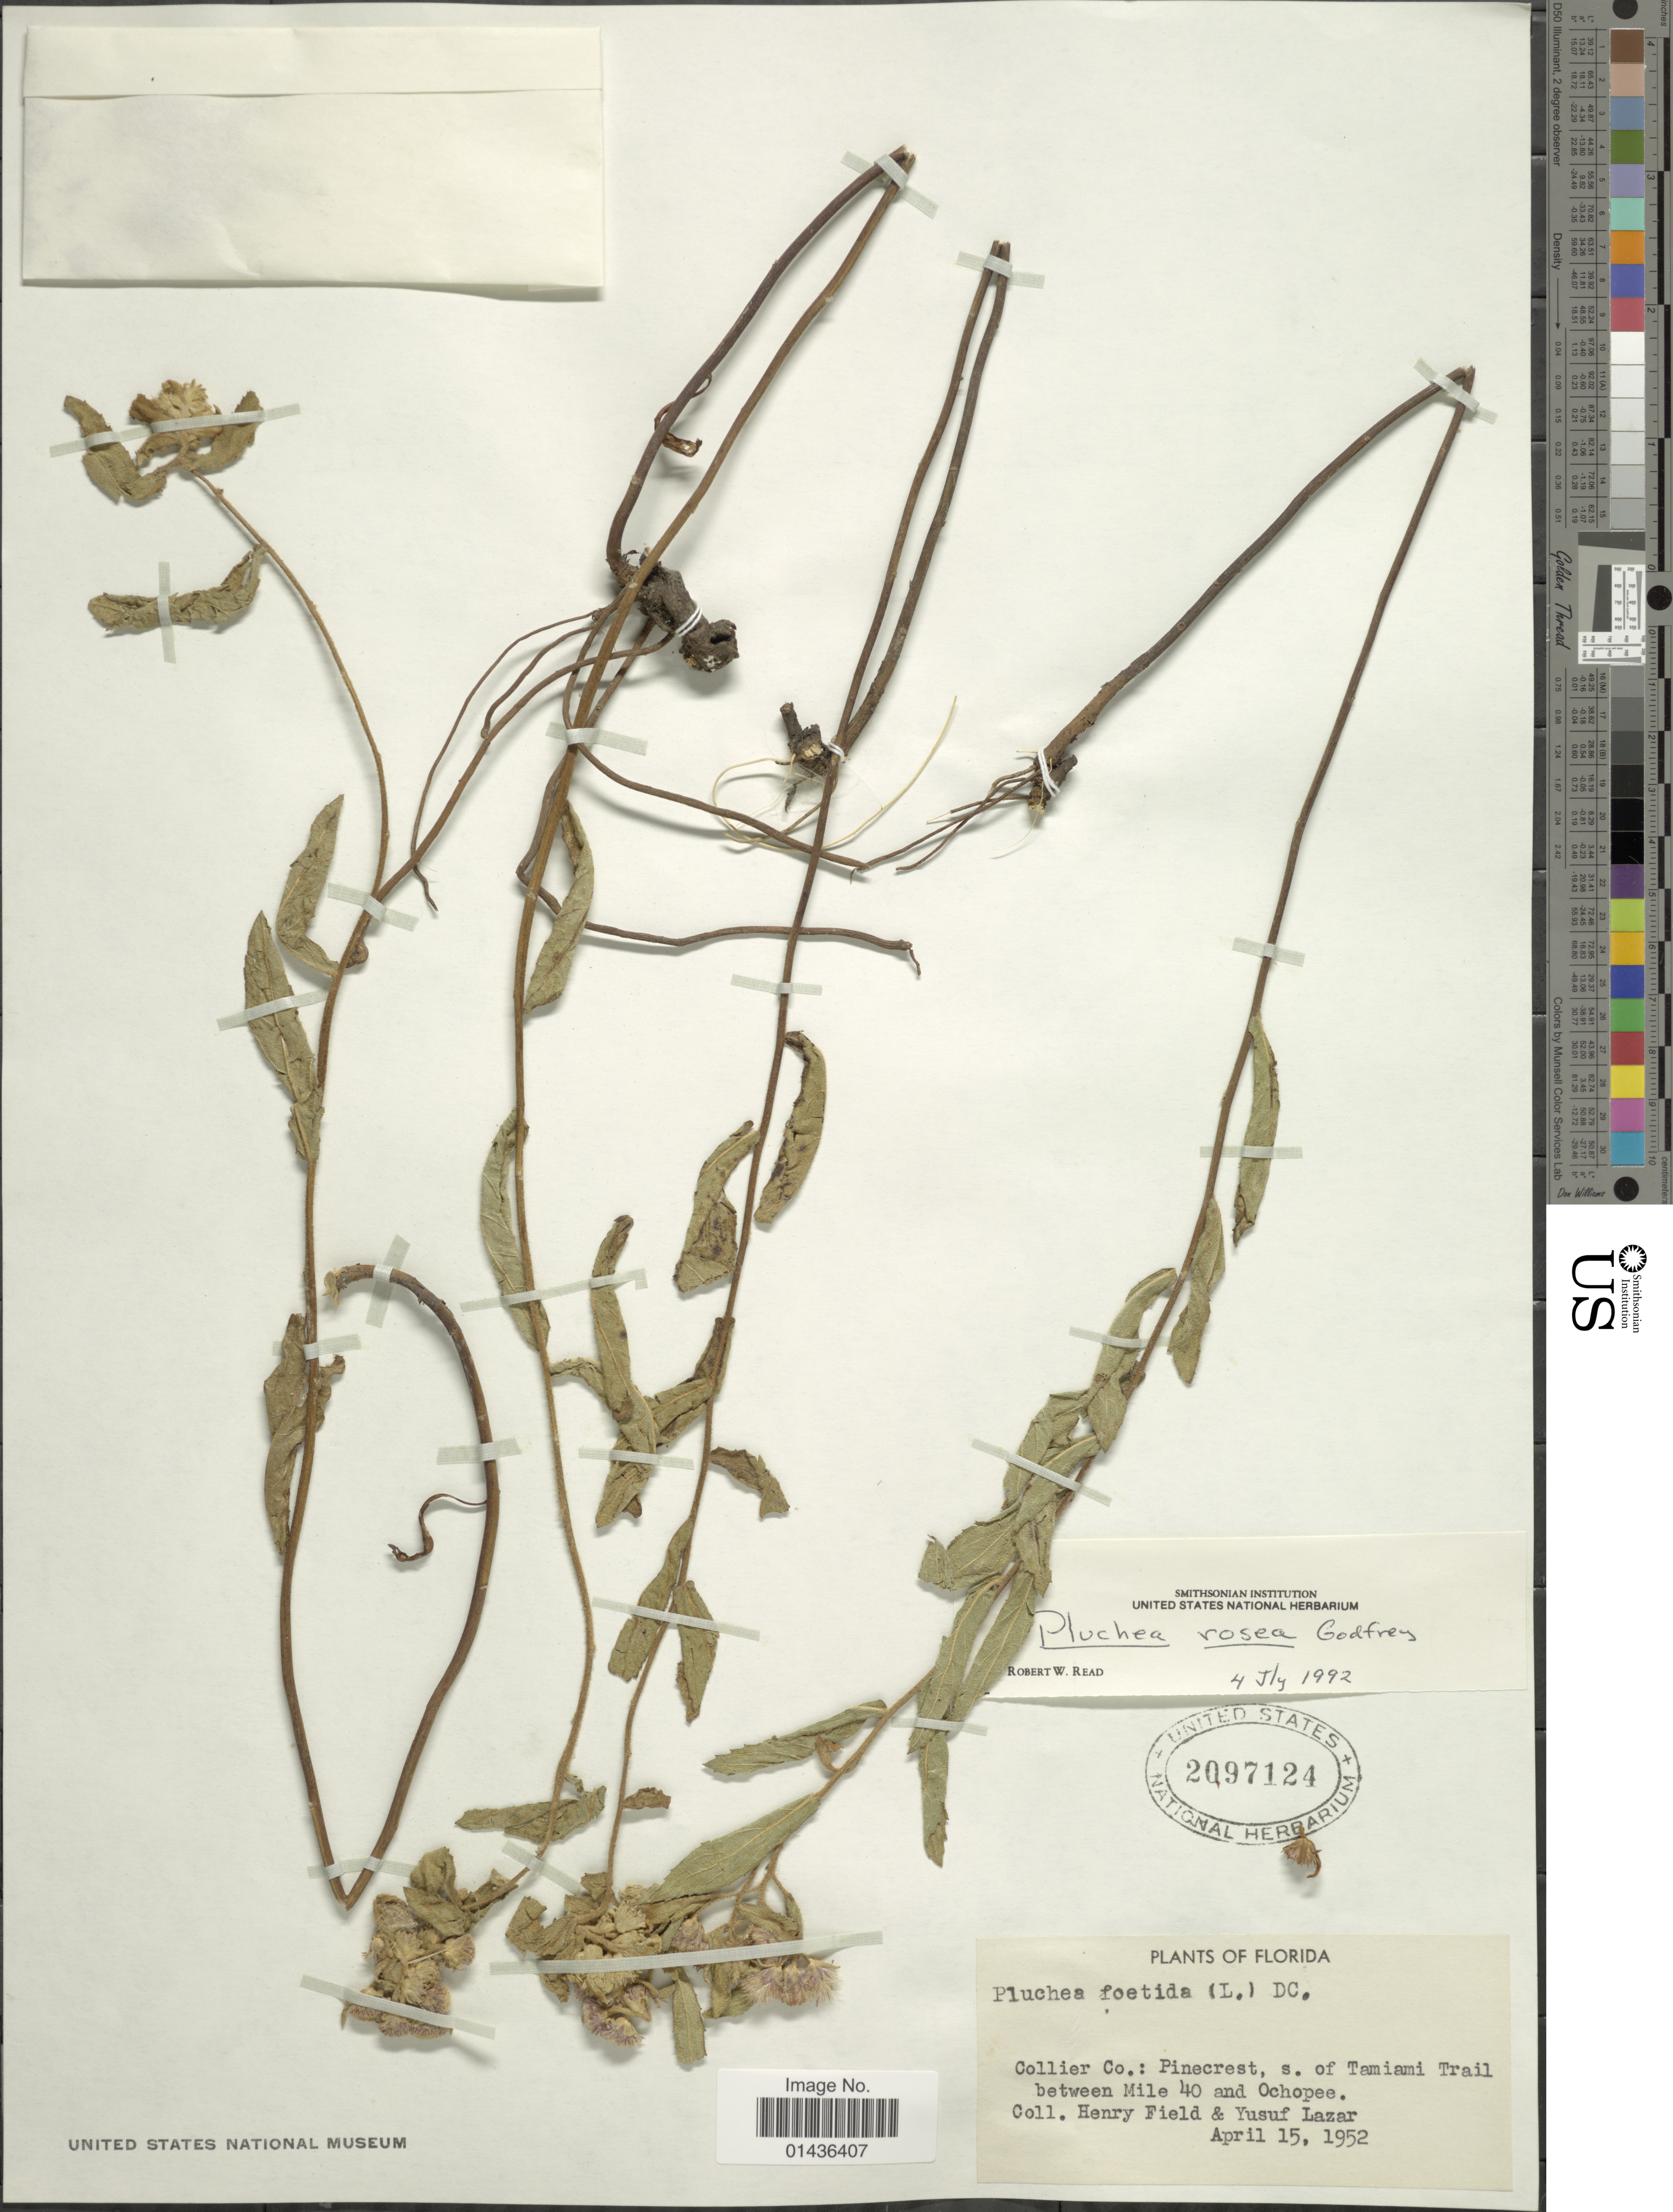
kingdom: Plantae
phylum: Tracheophyta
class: Magnoliopsida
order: Asterales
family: Asteraceae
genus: Pluchea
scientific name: Pluchea rosea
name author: R.K. Godfrey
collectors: H. Field & Y. Lazar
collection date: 1952-04-15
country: United States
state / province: Florida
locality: Collier Co., Pinecrest, s. of Tamiami Trail between Mile 40 and Ochopee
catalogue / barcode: US 2097124